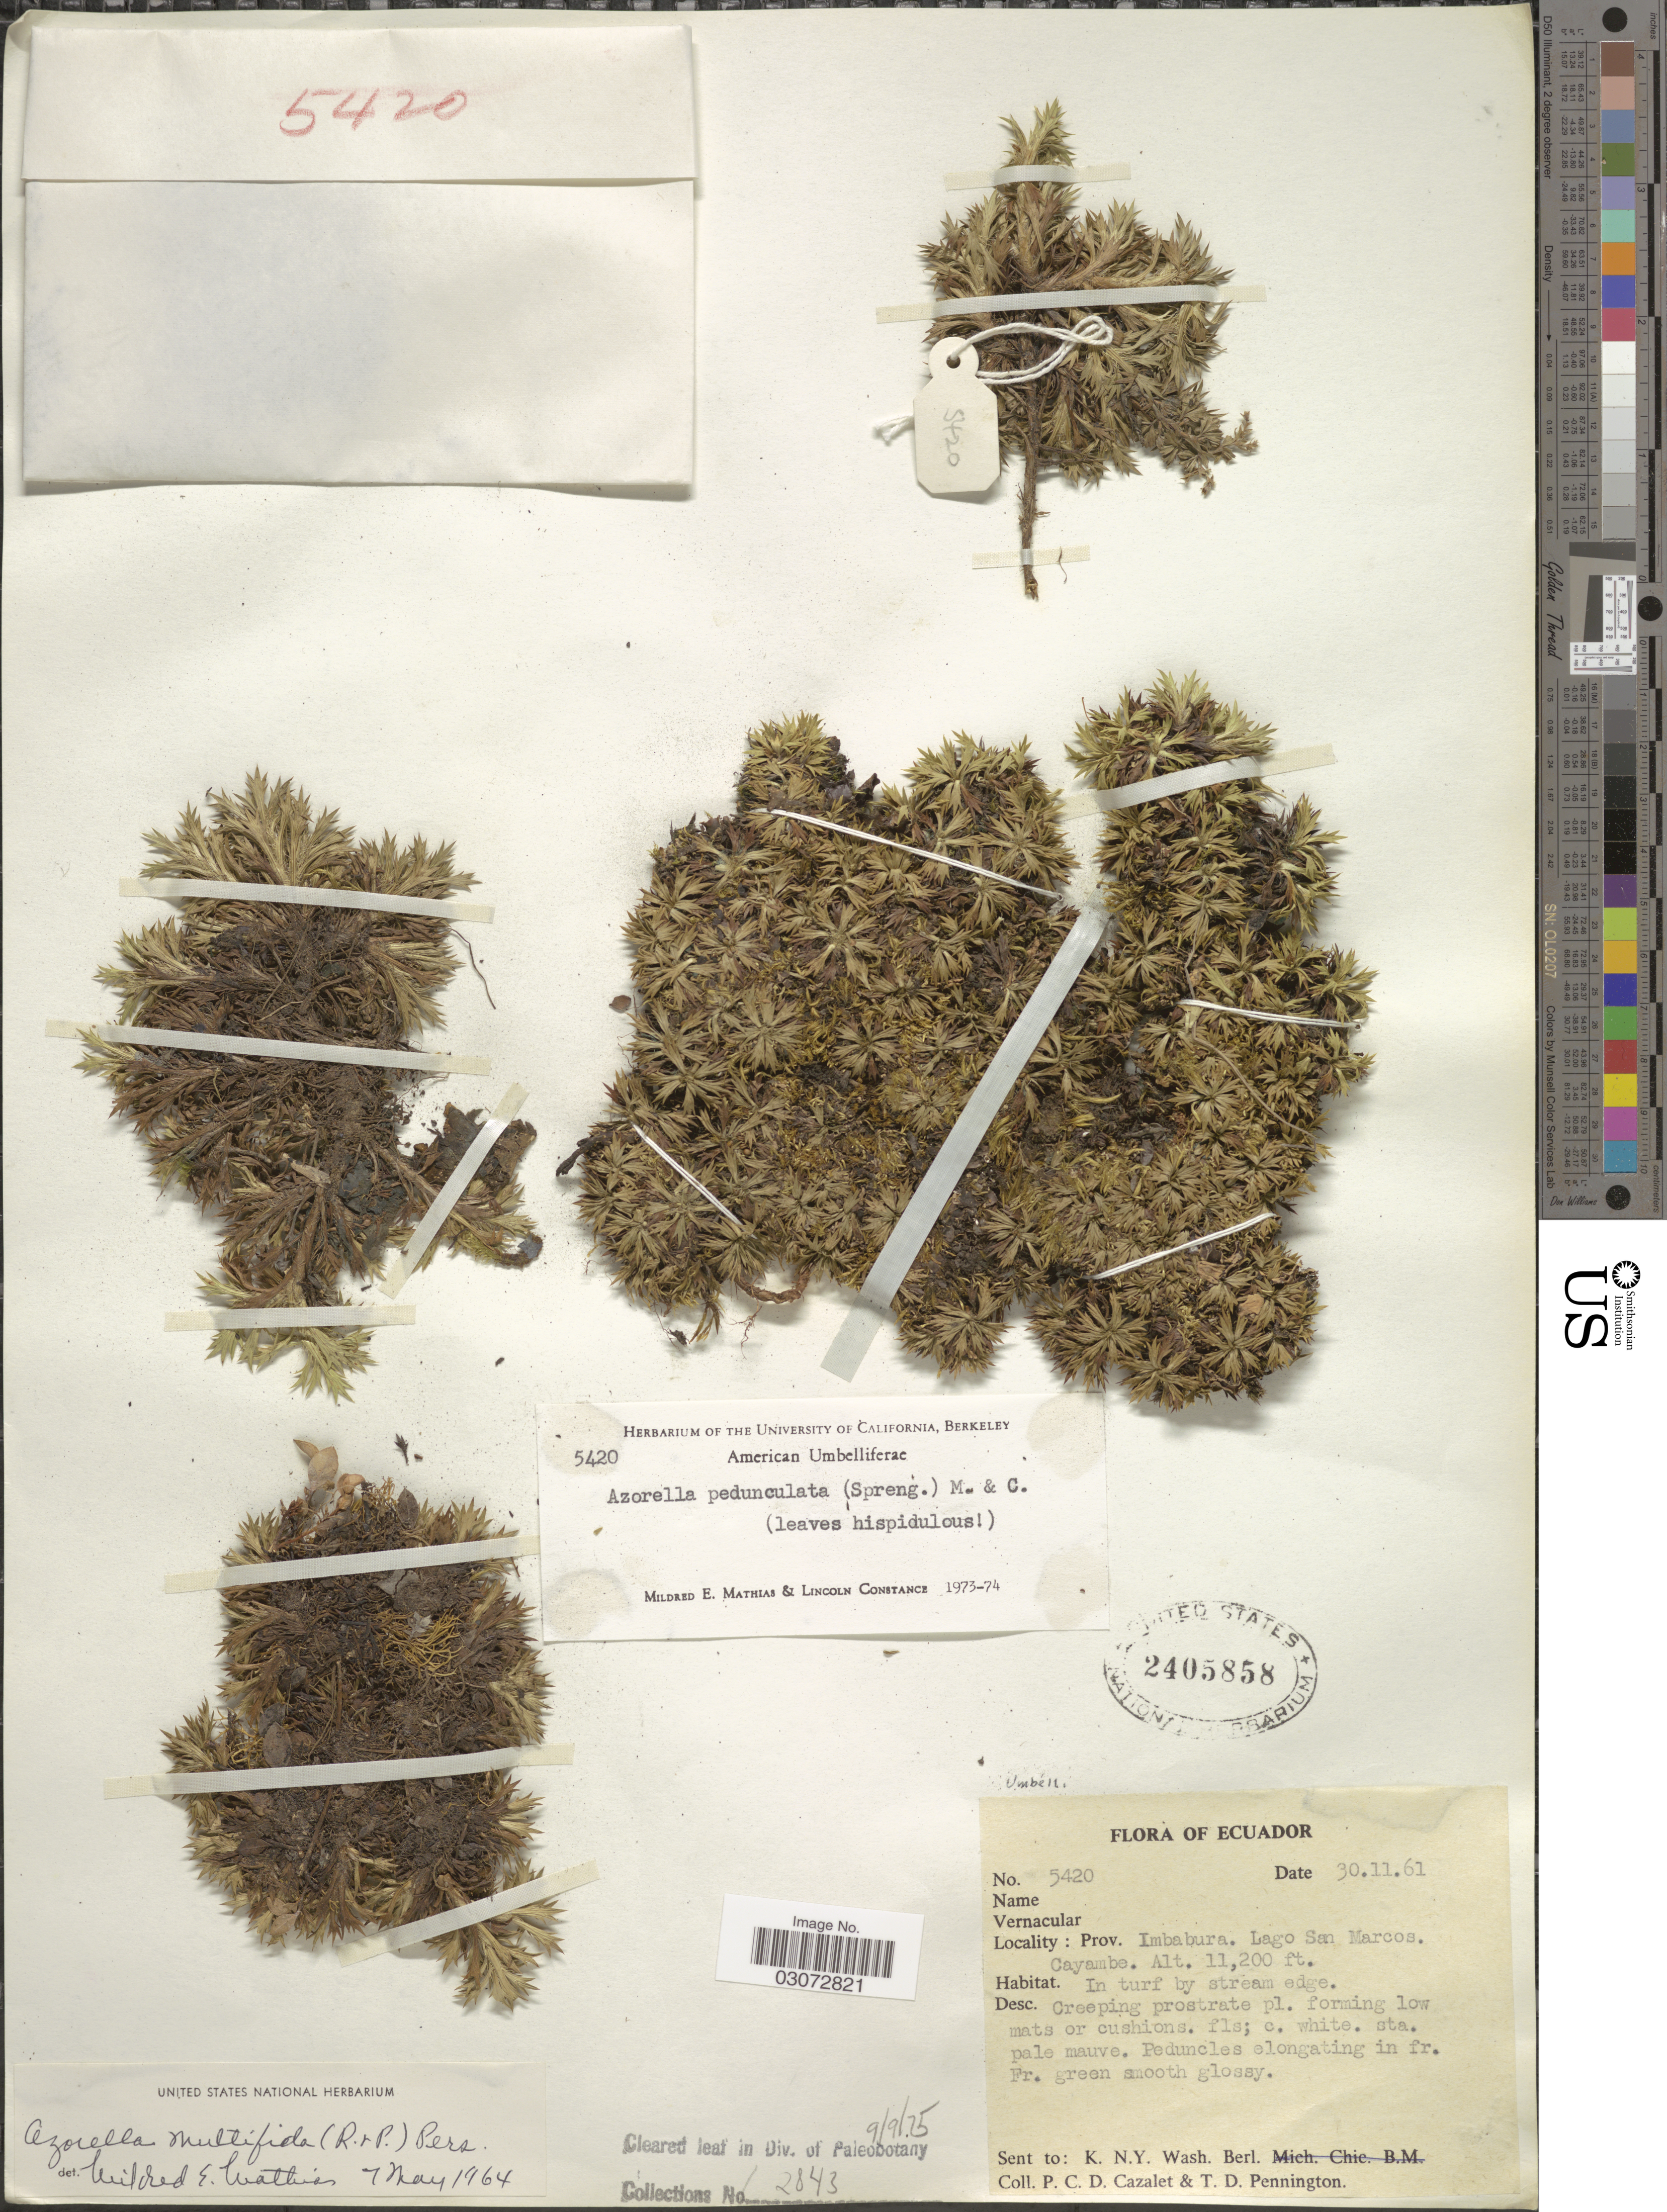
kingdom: Plantae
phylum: Tracheophyta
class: Magnoliopsida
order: Apiales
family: Apiaceae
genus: Azorella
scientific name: Azorella pedunculata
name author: (Spreng.) Mathias & Constance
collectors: P. C. D. Cazalet & T. D. Pennington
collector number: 5420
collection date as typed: Transcribed d/m/y: 30/11/61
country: Ecuador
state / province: Imbabura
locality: Lago San Marcos. Cayambe.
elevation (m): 3414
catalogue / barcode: US 2405858